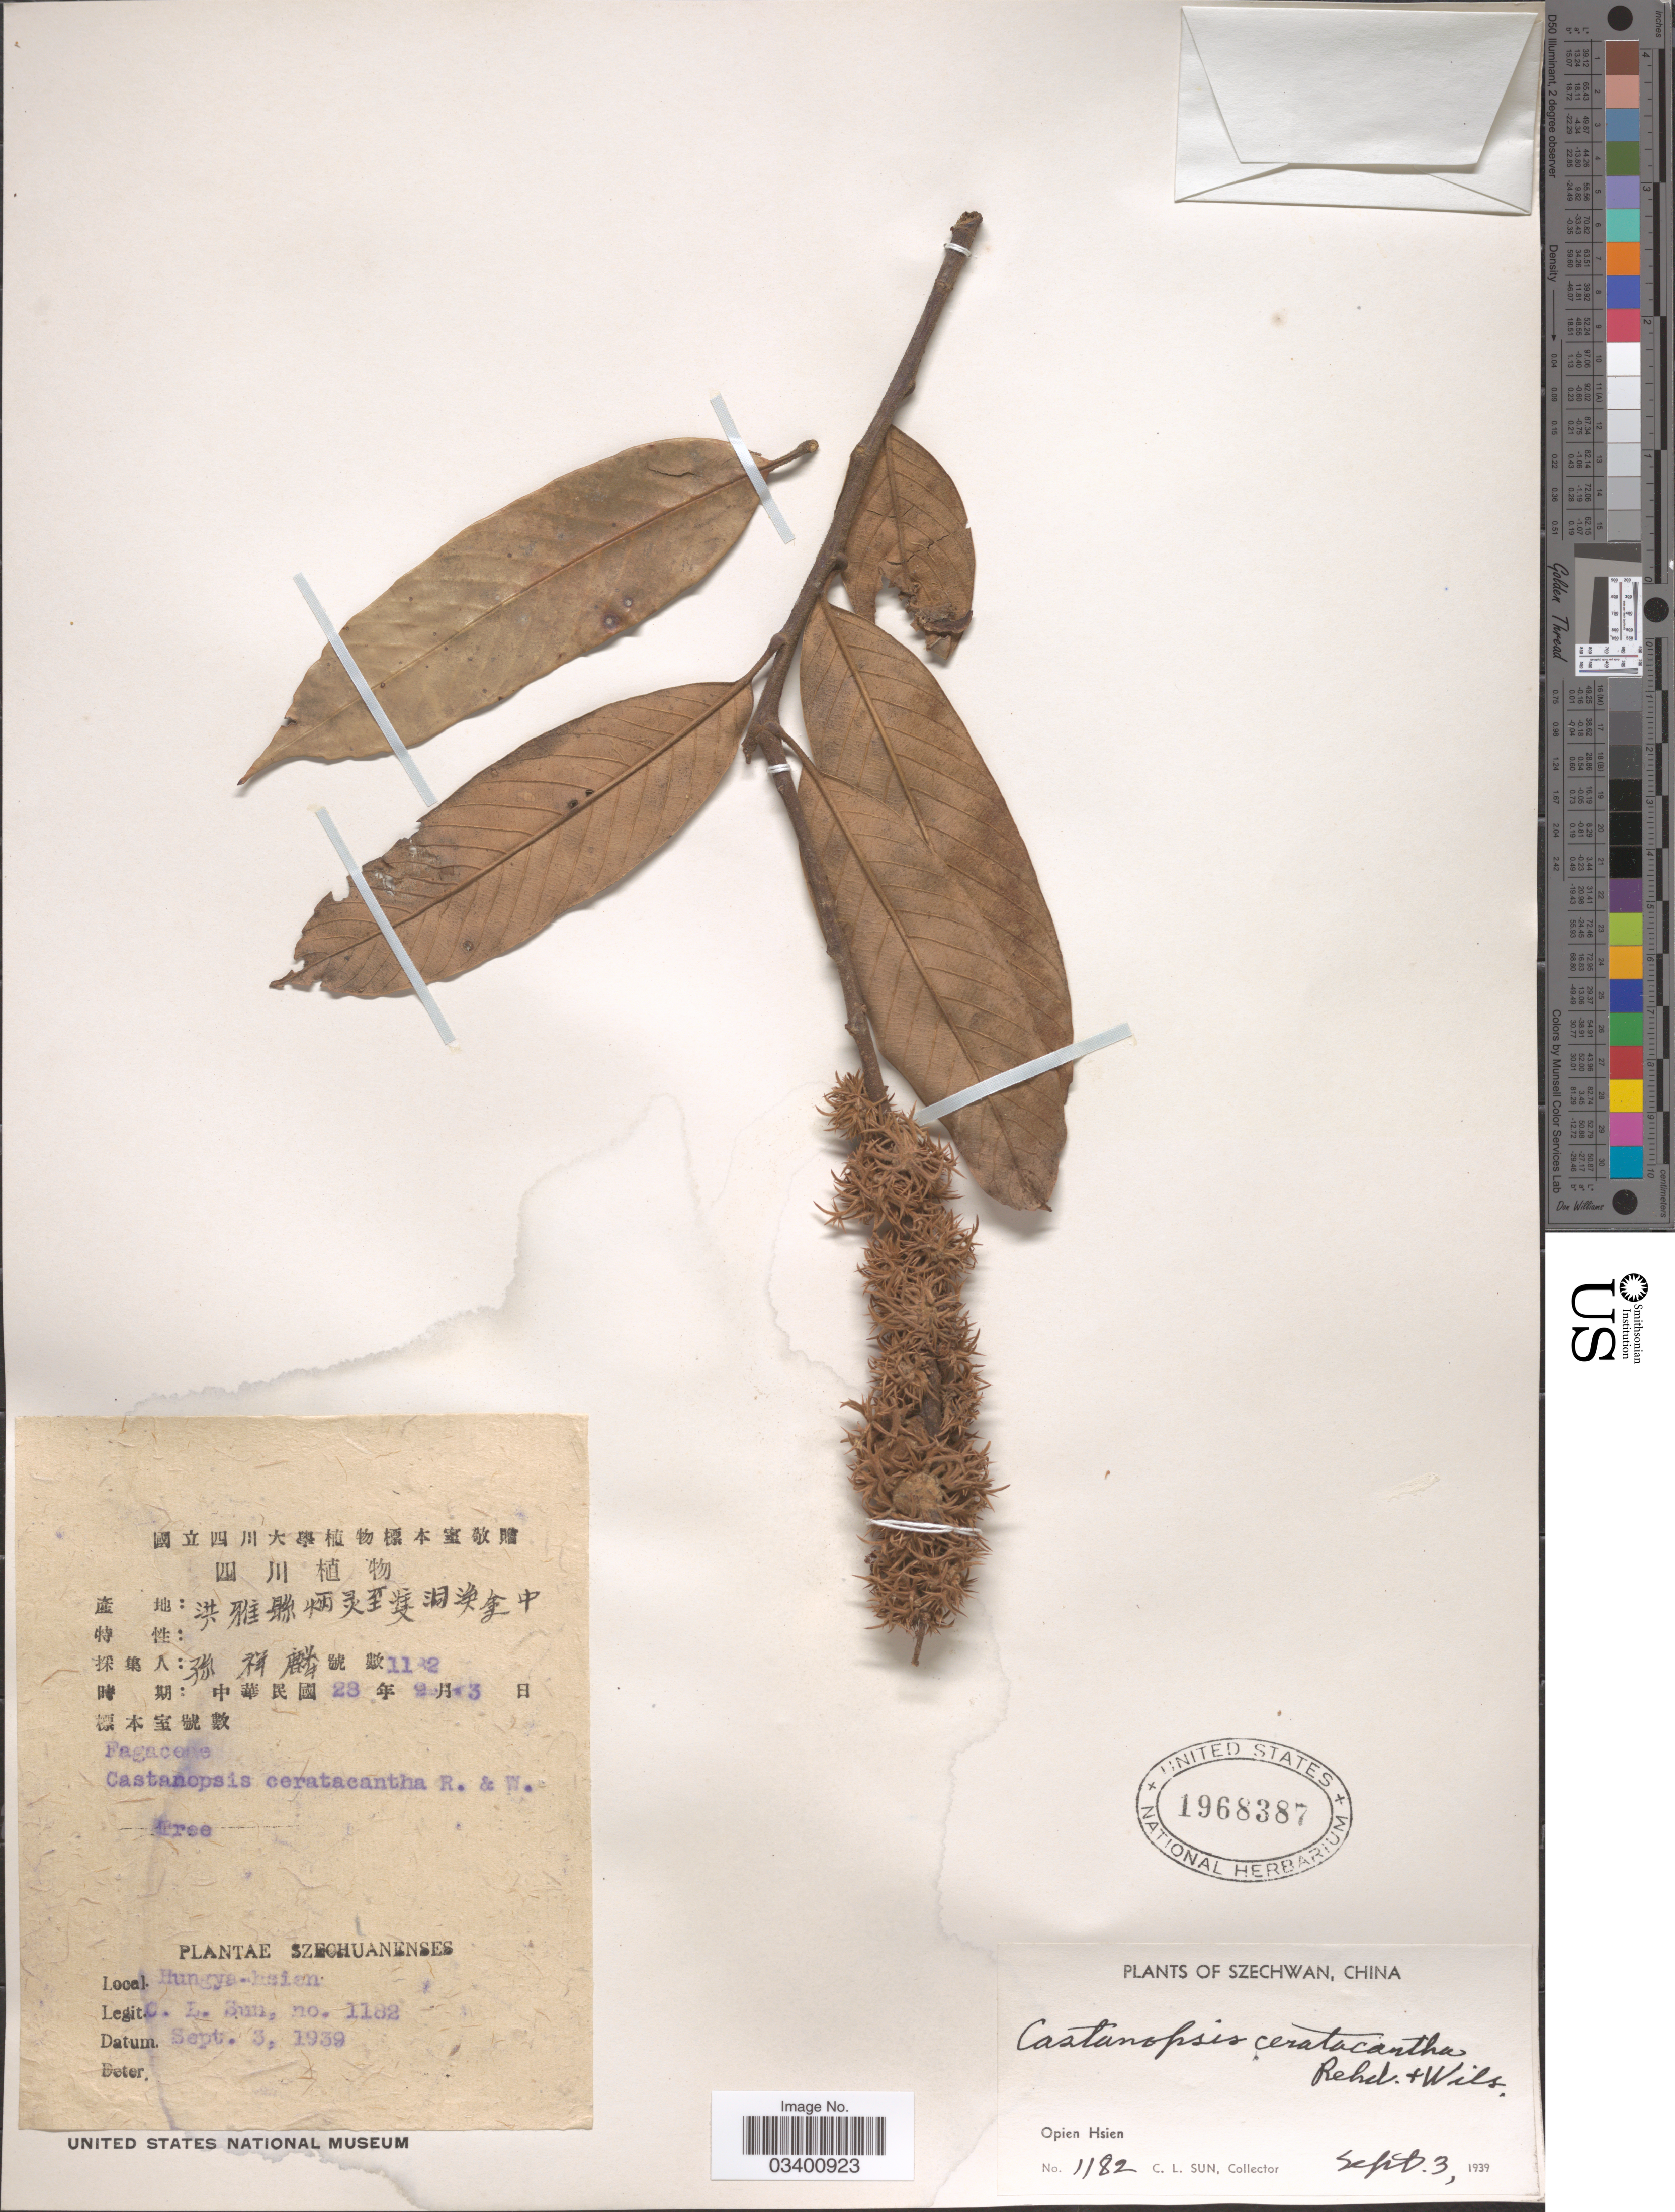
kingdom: Plantae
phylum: Tracheophyta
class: Magnoliopsida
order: Fagales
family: Fagaceae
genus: Castanopsis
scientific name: Castanopsis ceratacantha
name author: Rehder & E.H. Wilson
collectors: C. Sun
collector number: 1182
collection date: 1939-09-03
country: China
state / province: Sichuan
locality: Szechwan. Opien Hsien. Hungya-hsien.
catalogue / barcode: US 1968387